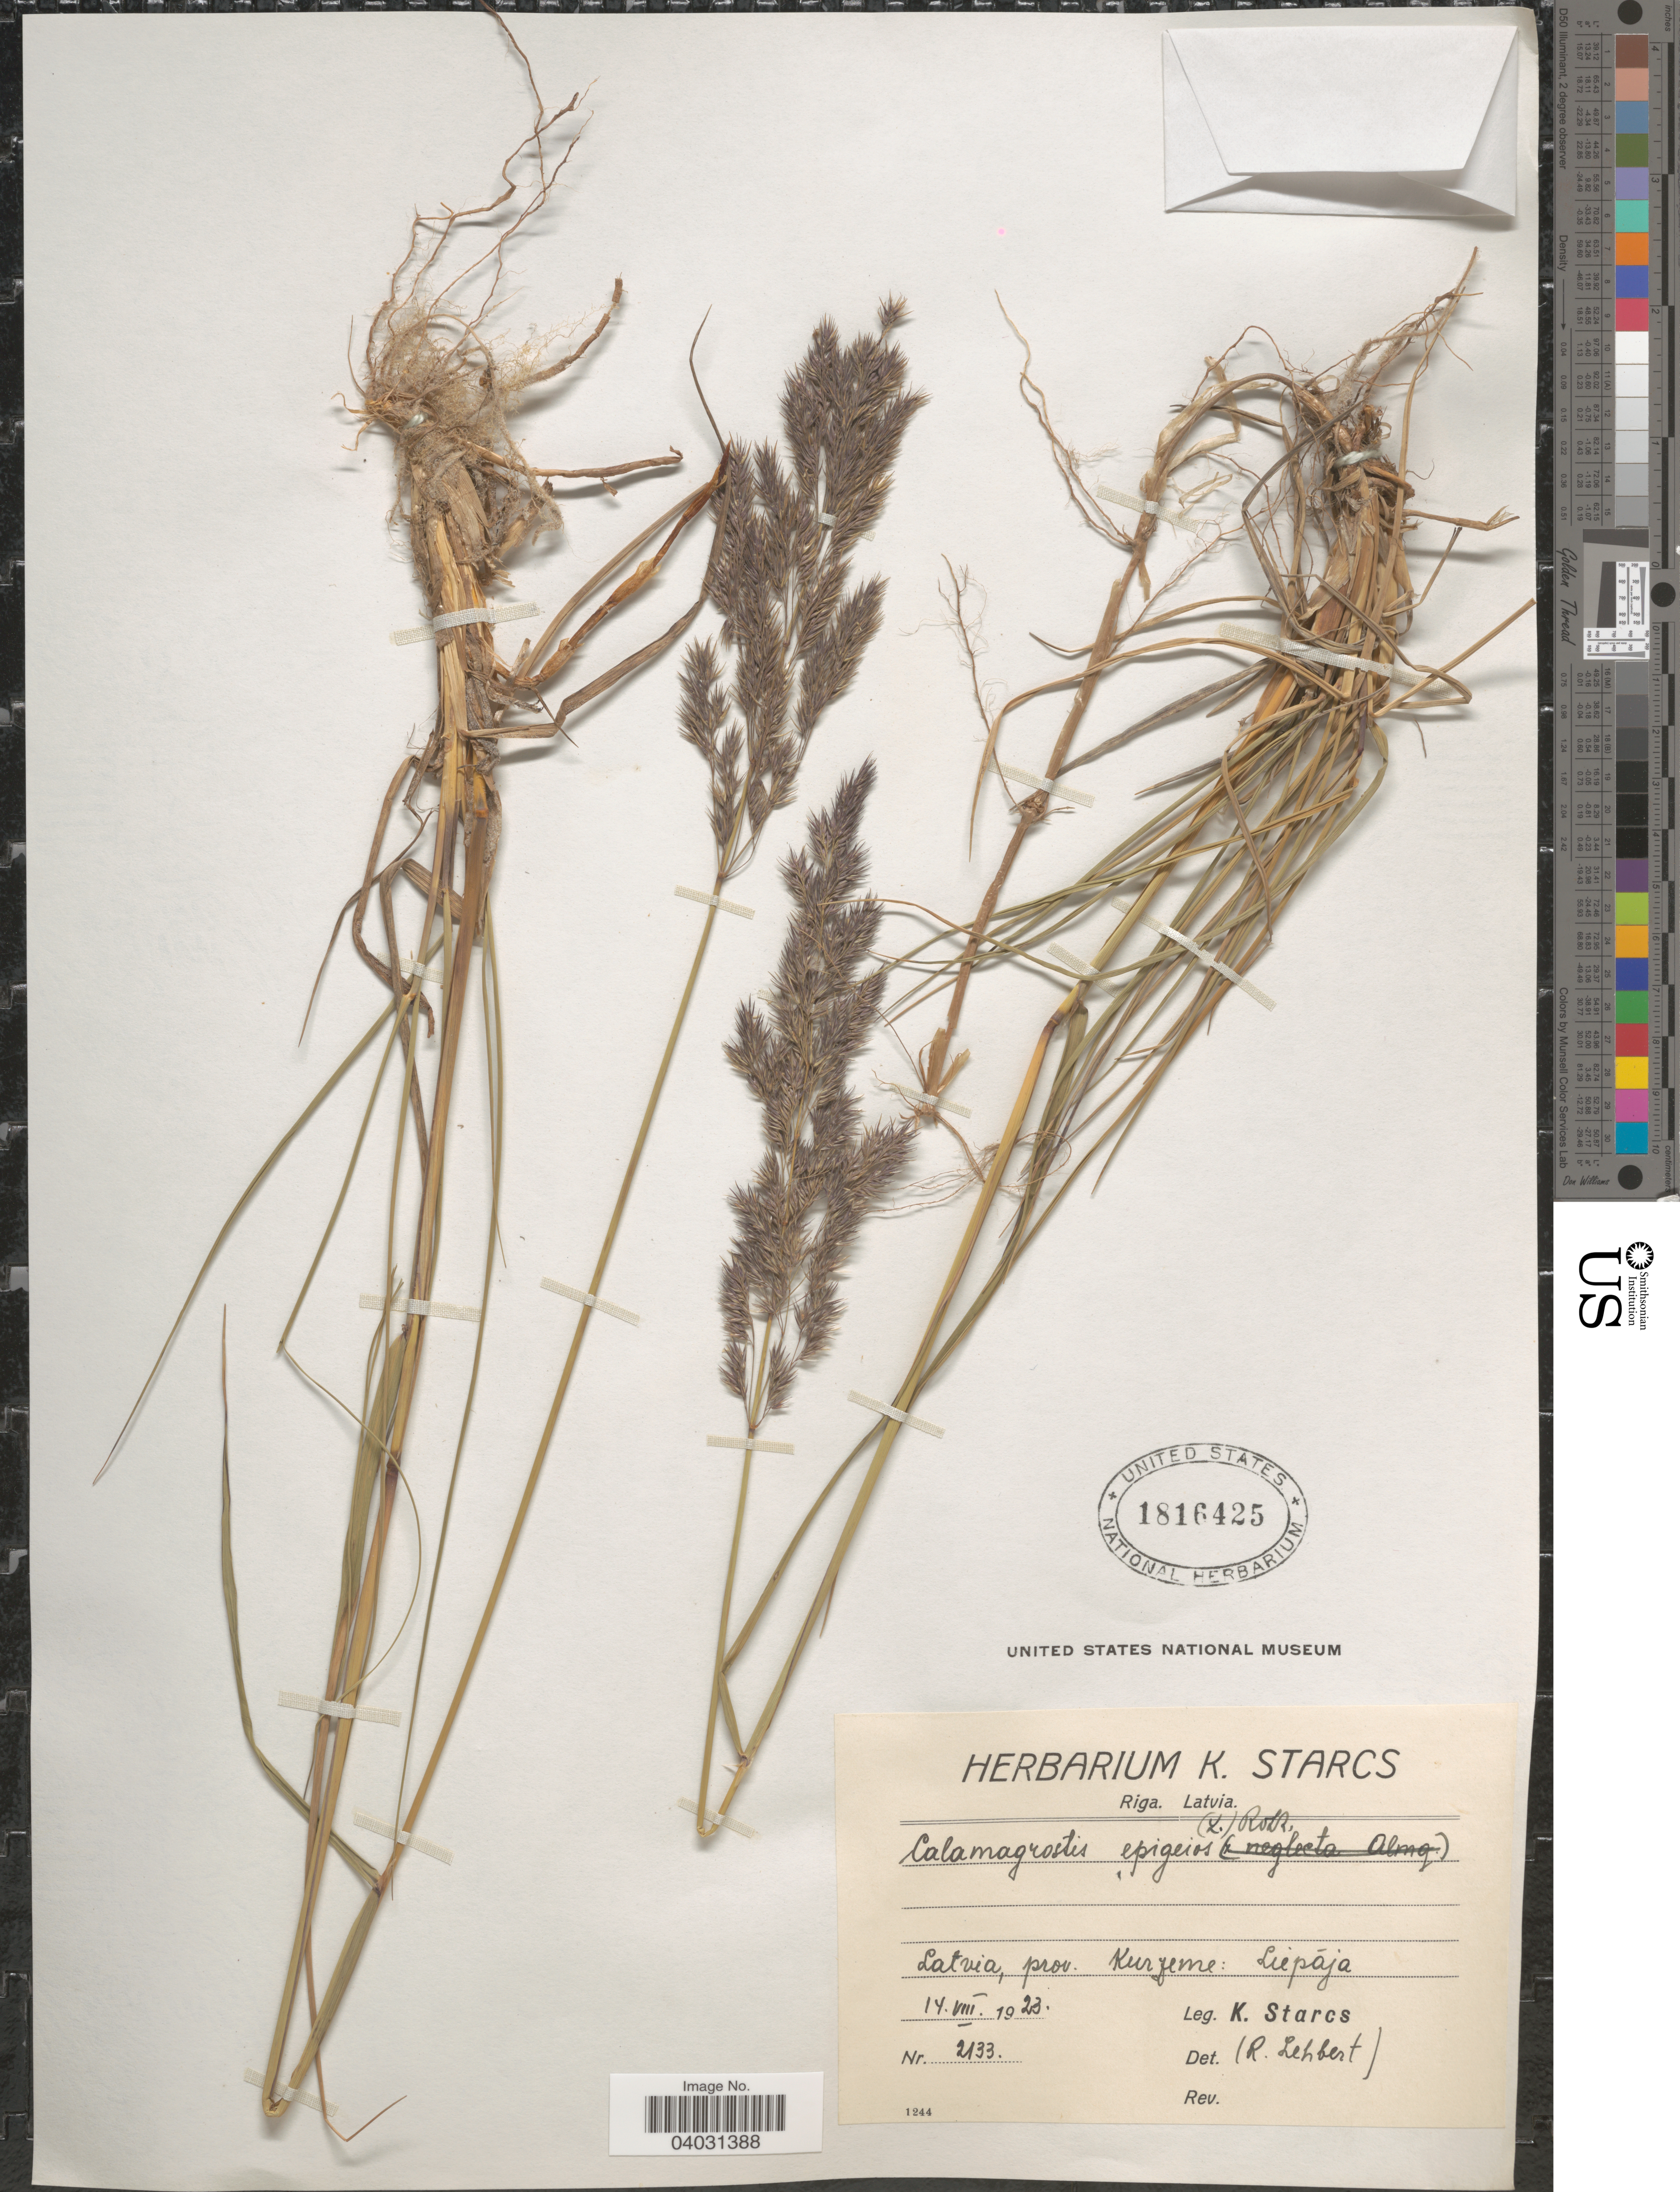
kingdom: Plantae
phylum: Tracheophyta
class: Liliopsida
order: Poales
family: Poaceae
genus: Calamagrostis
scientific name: Calamagrostis epigeios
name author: (L.) Roth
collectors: K. Starcs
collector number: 2133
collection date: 1923-08-14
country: Latvia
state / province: Liepaja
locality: Prov. Kurfeme: Liepája.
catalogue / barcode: US 1816425